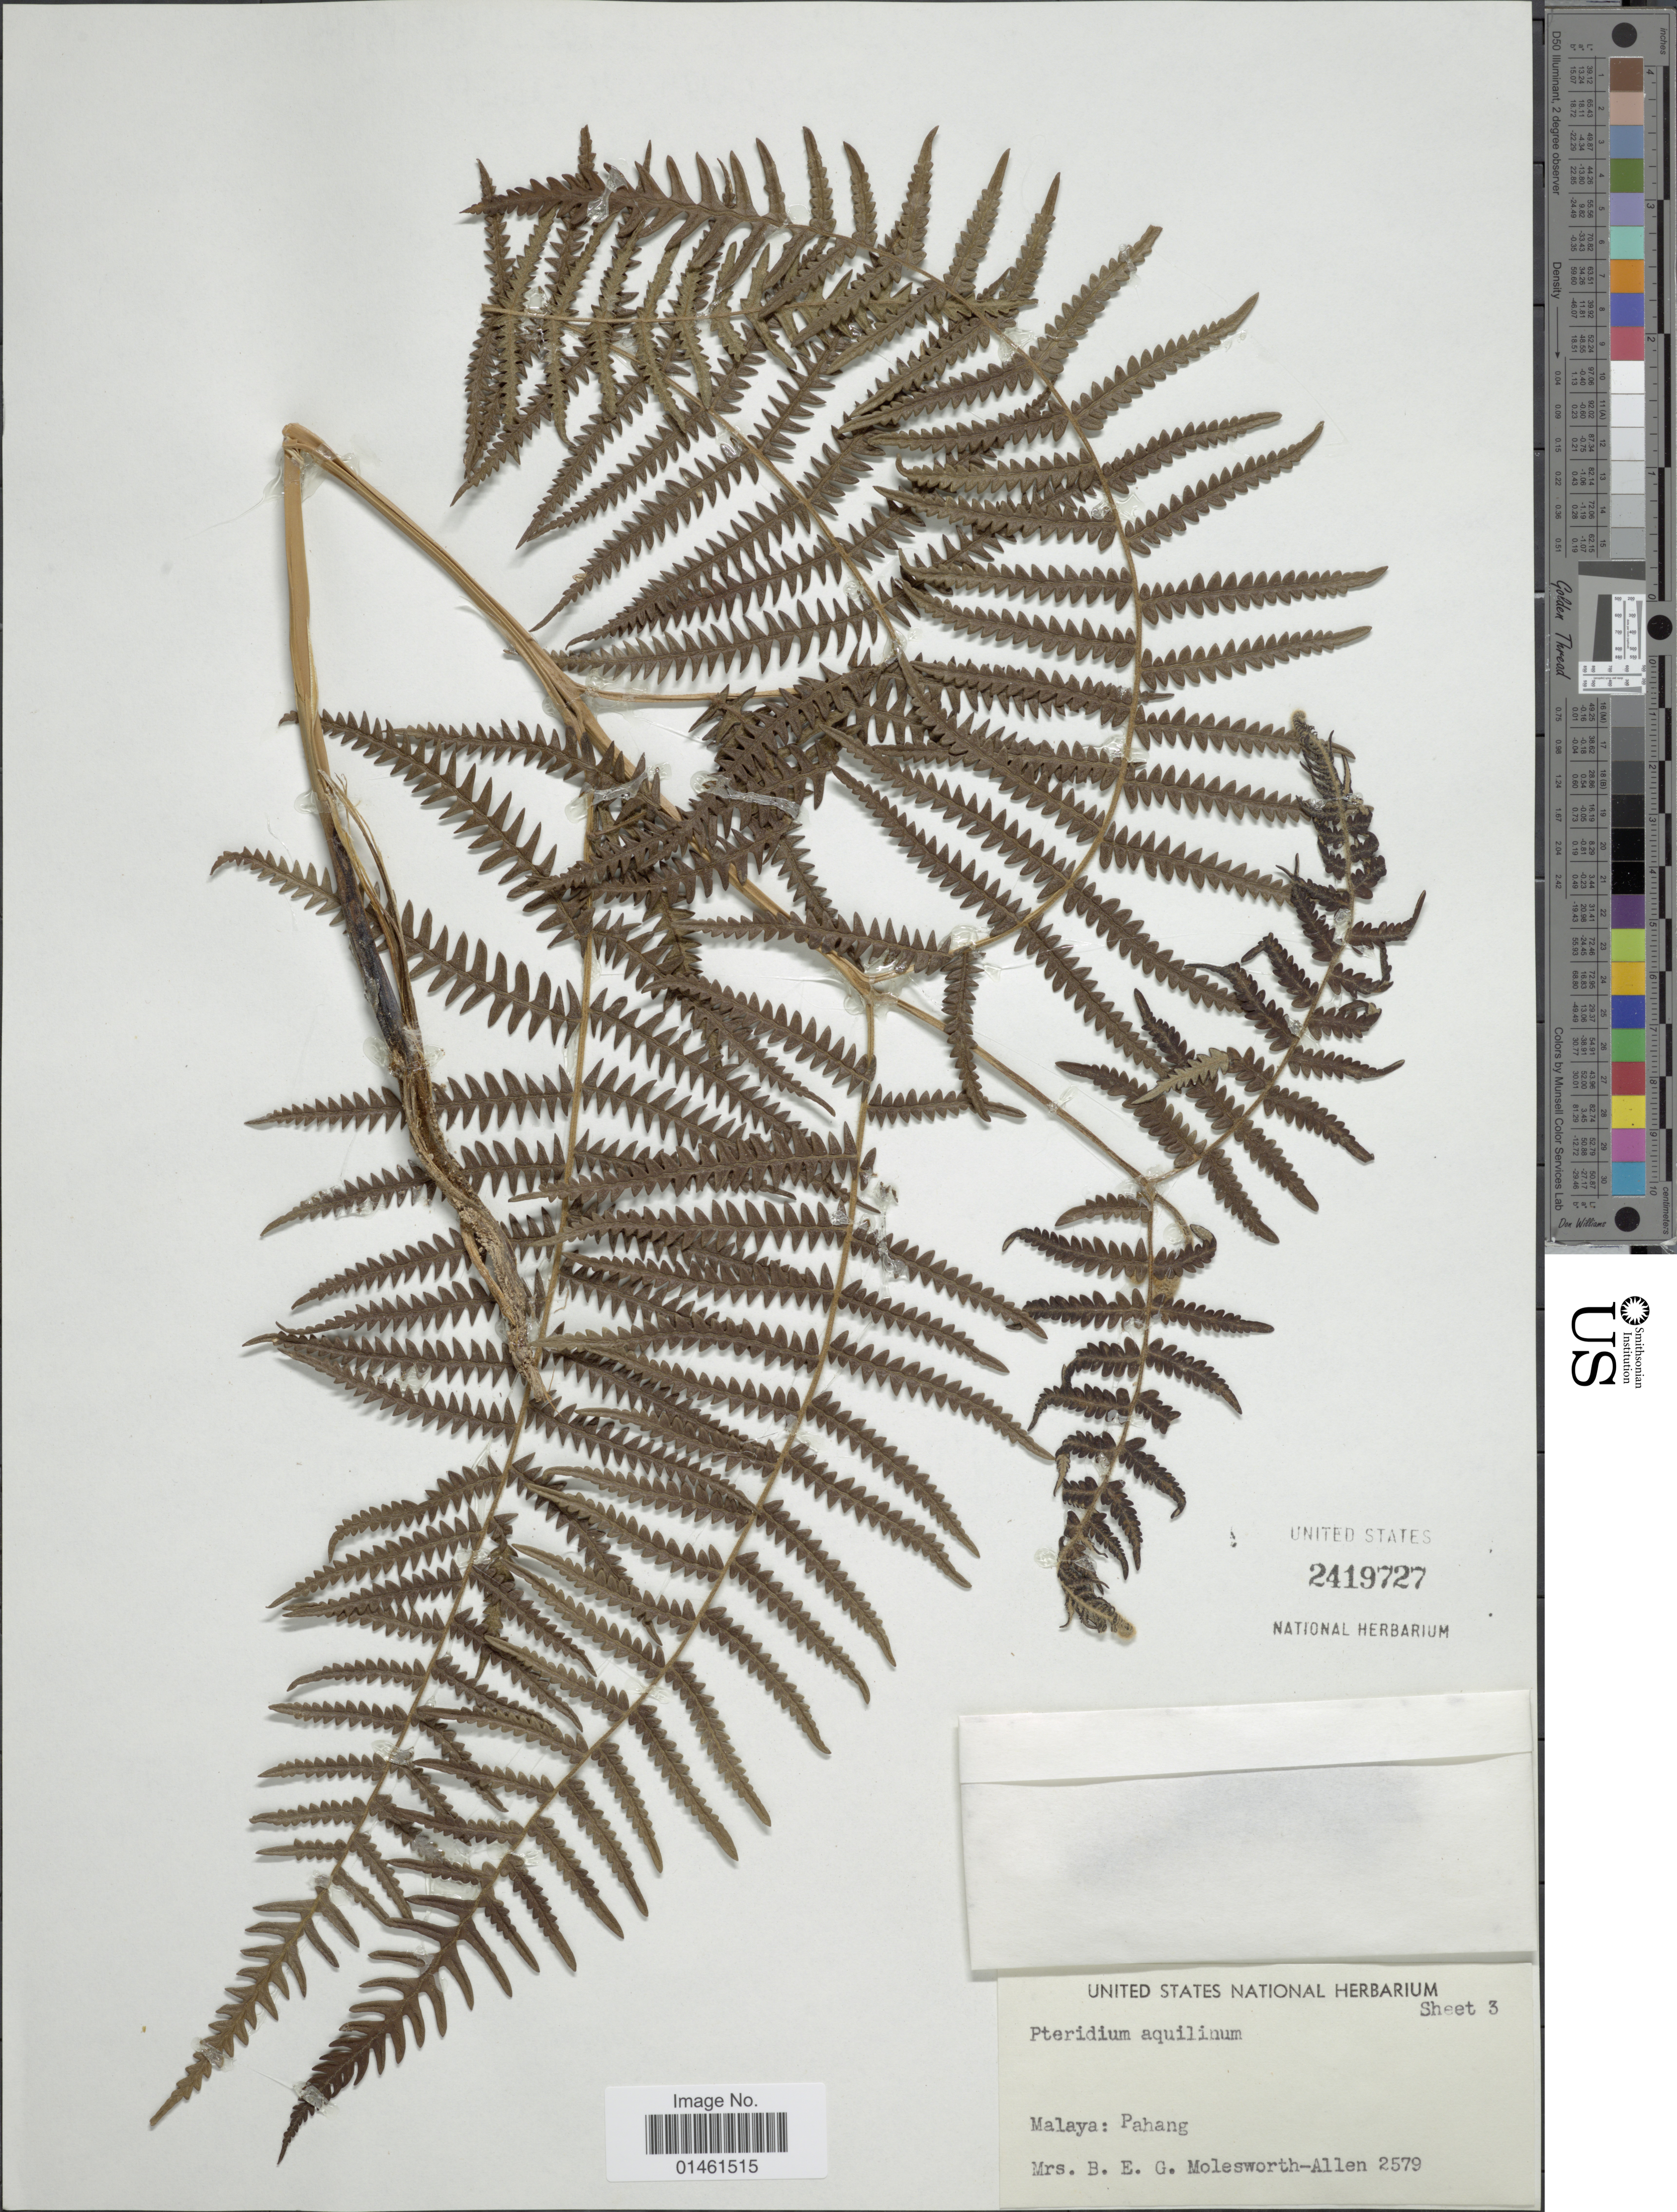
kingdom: Plantae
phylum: Tracheophyta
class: Polypodiopsida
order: Polypodiales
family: Dennstaedtiaceae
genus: Pteridium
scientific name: Pteridium aquilinum var. wightianum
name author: (J. Agardh) R.M. Tryon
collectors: Mrs. B. E. G. Molesworth-Allen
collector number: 2579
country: Malaysia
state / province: Pahang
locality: Malaya: Pahang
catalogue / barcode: US 2419727